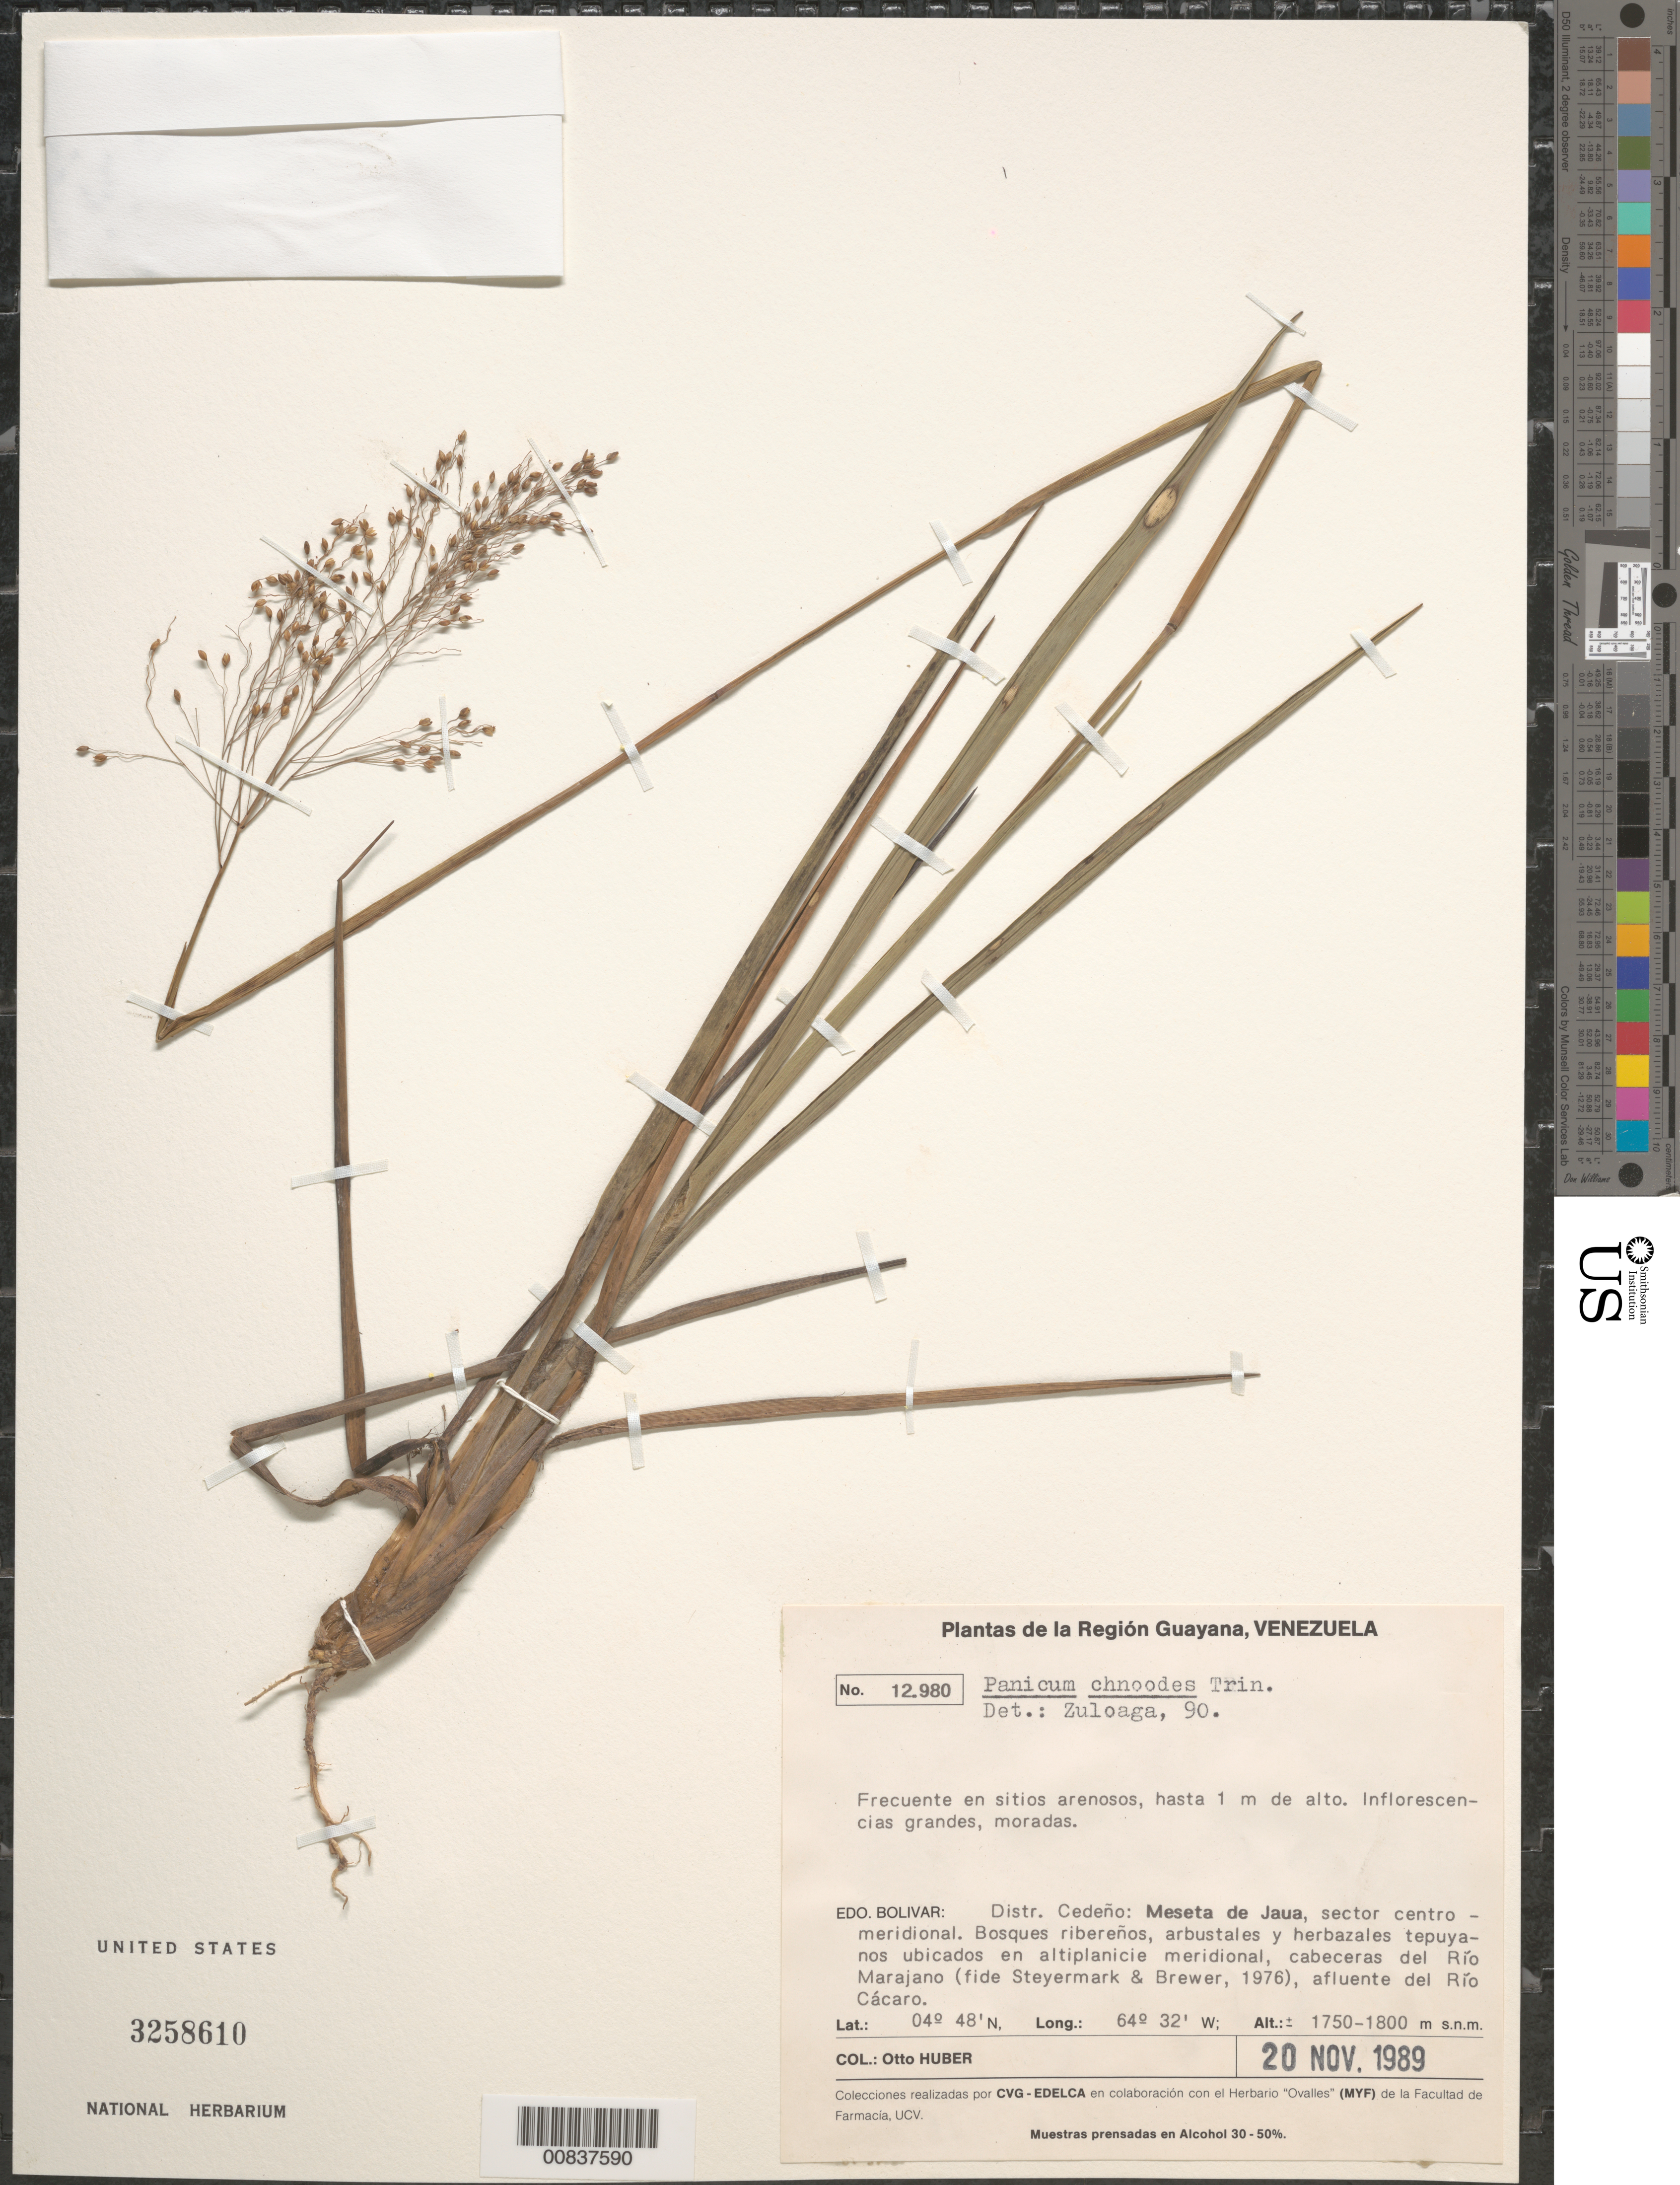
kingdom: Plantae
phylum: Tracheophyta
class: Liliopsida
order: Poales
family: Poaceae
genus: Panicum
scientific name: Panicum chnoodes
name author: Trin.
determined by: Zuloaga, F. O.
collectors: O. Huber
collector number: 12980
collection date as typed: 20-Nov-89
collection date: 1989-11-20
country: Venezuela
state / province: Bolívar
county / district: Cedeño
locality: Meseta de Jaua, Río Marajano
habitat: Sitios arenosos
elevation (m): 1750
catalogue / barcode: US 3258610